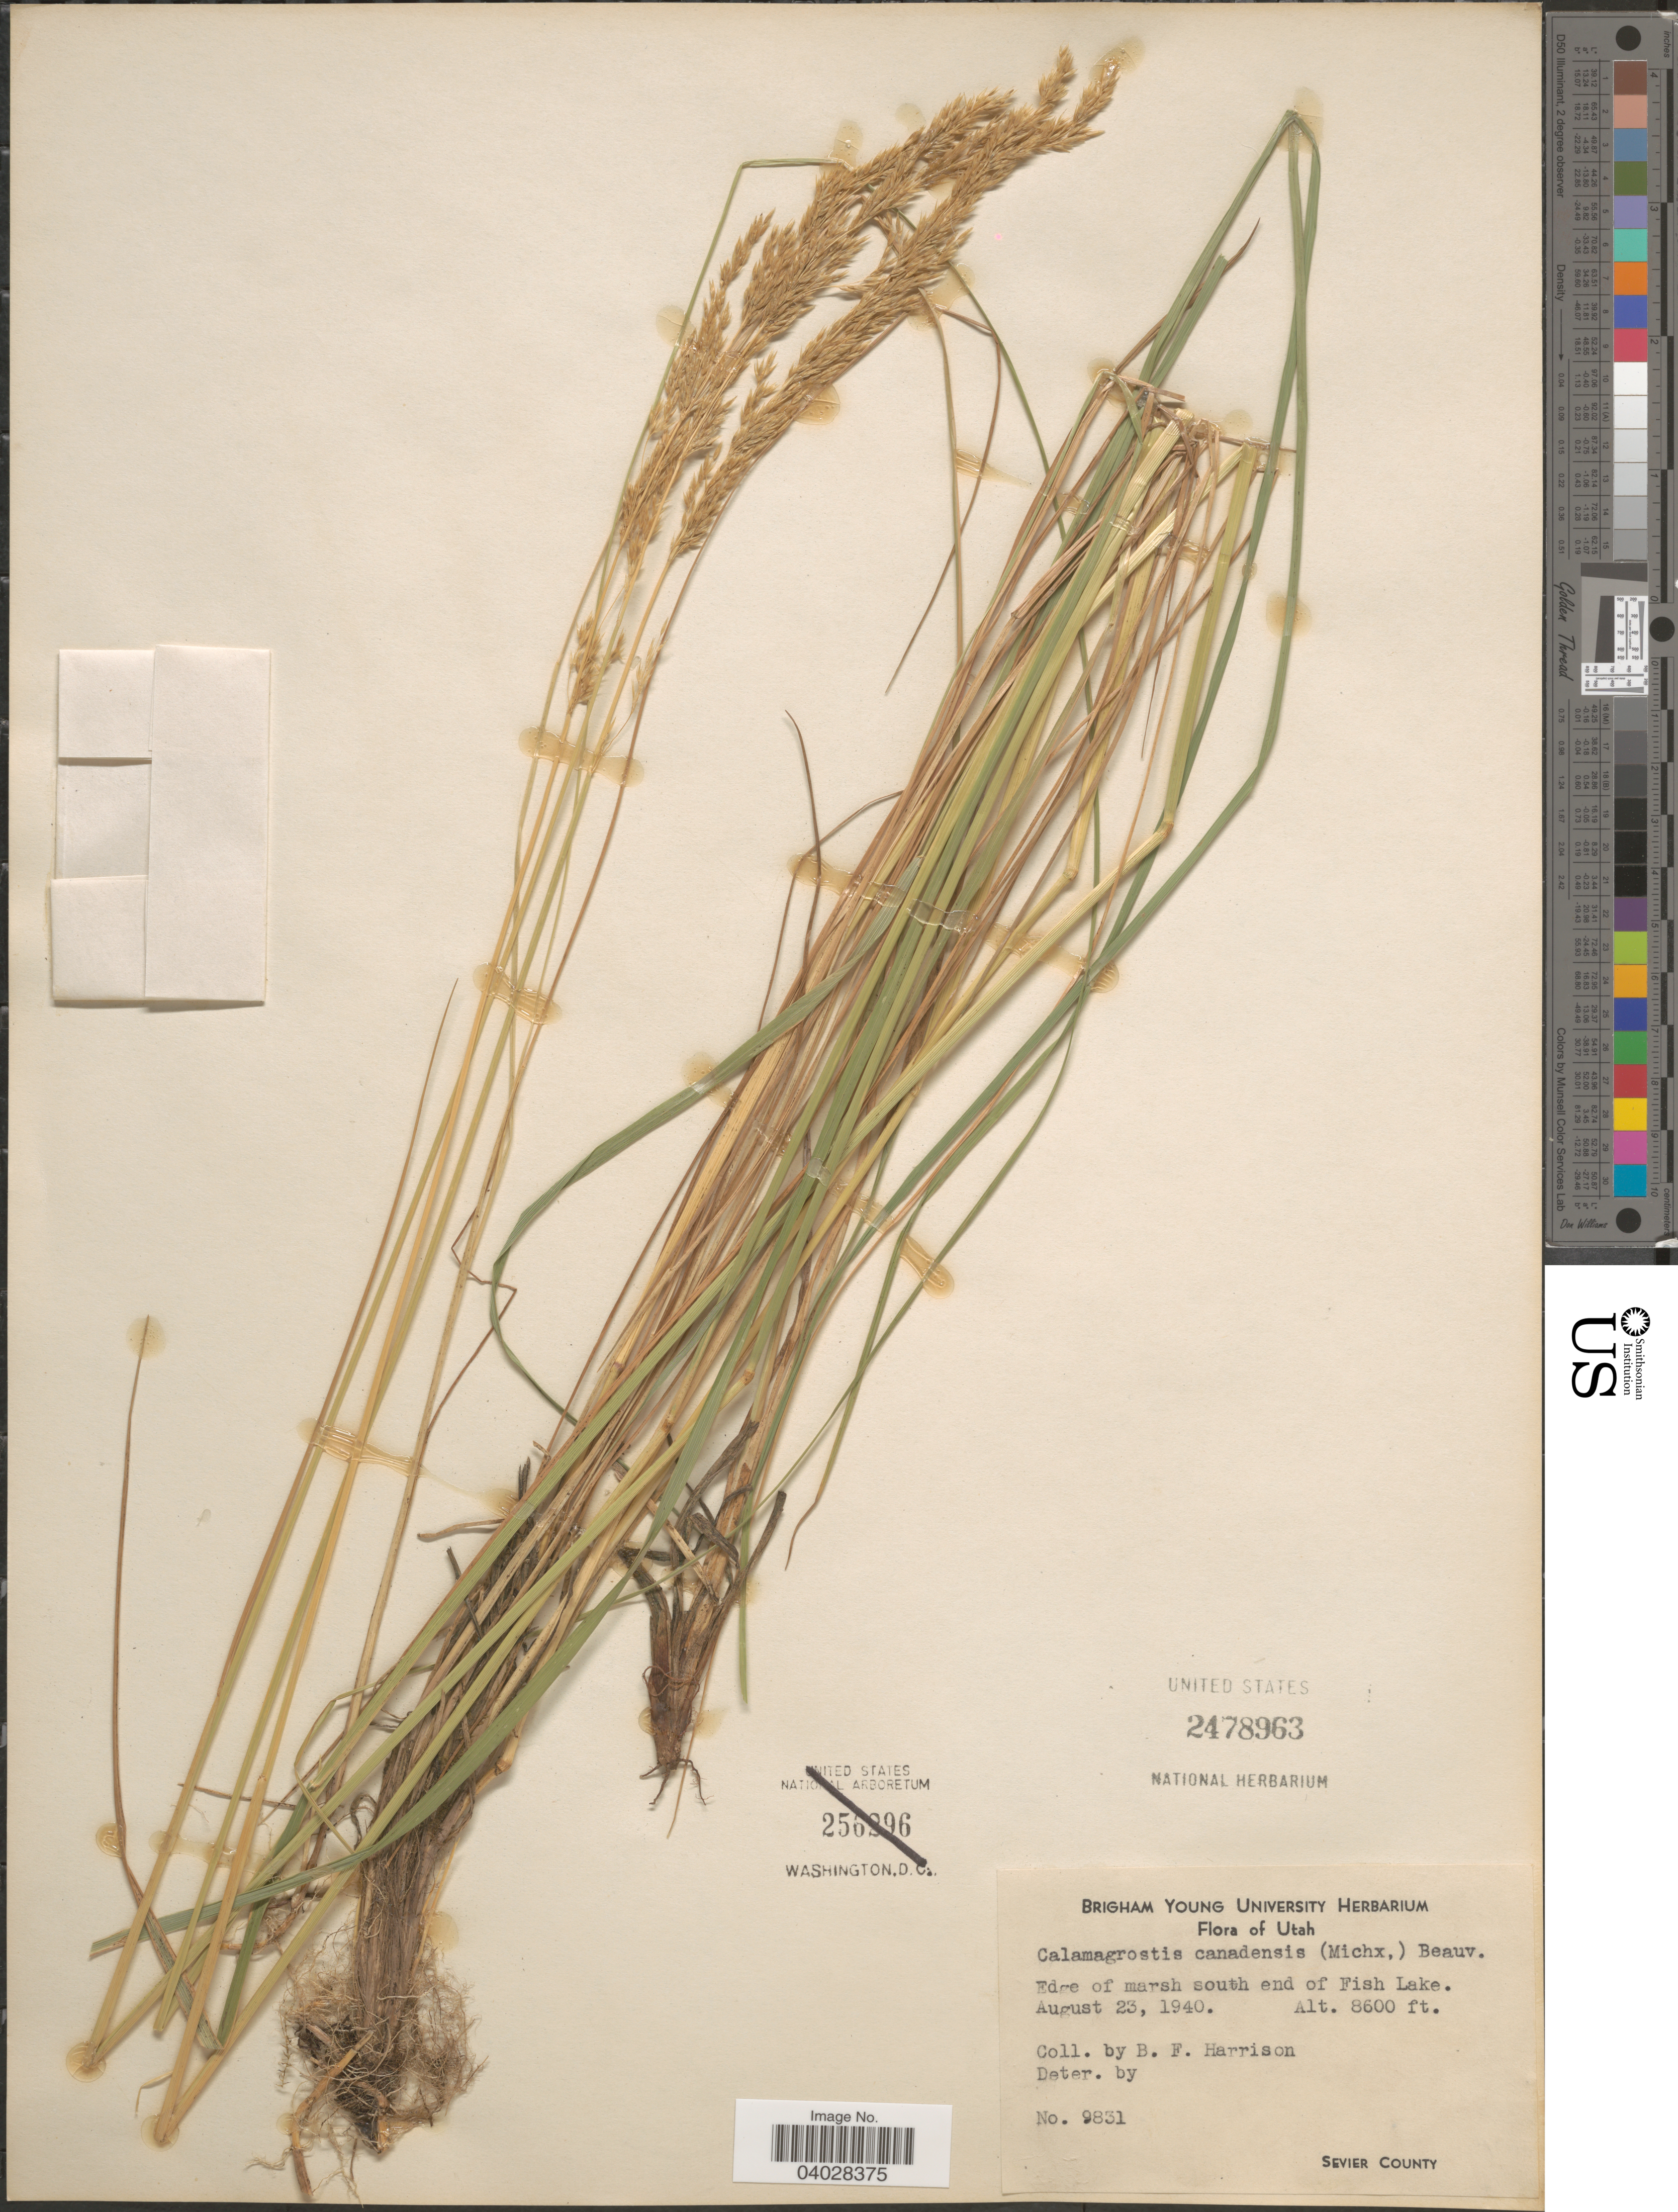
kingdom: Plantae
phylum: Tracheophyta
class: Liliopsida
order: Poales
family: Poaceae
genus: Calamagrostis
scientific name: Calamagrostis canadensis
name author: (Michx.) P. Beauv.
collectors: B. F. Harrison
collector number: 9831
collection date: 1940-08-23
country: United States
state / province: Utah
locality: South end of Fish Lake. Sevier County.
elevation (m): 2621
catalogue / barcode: US 2478963